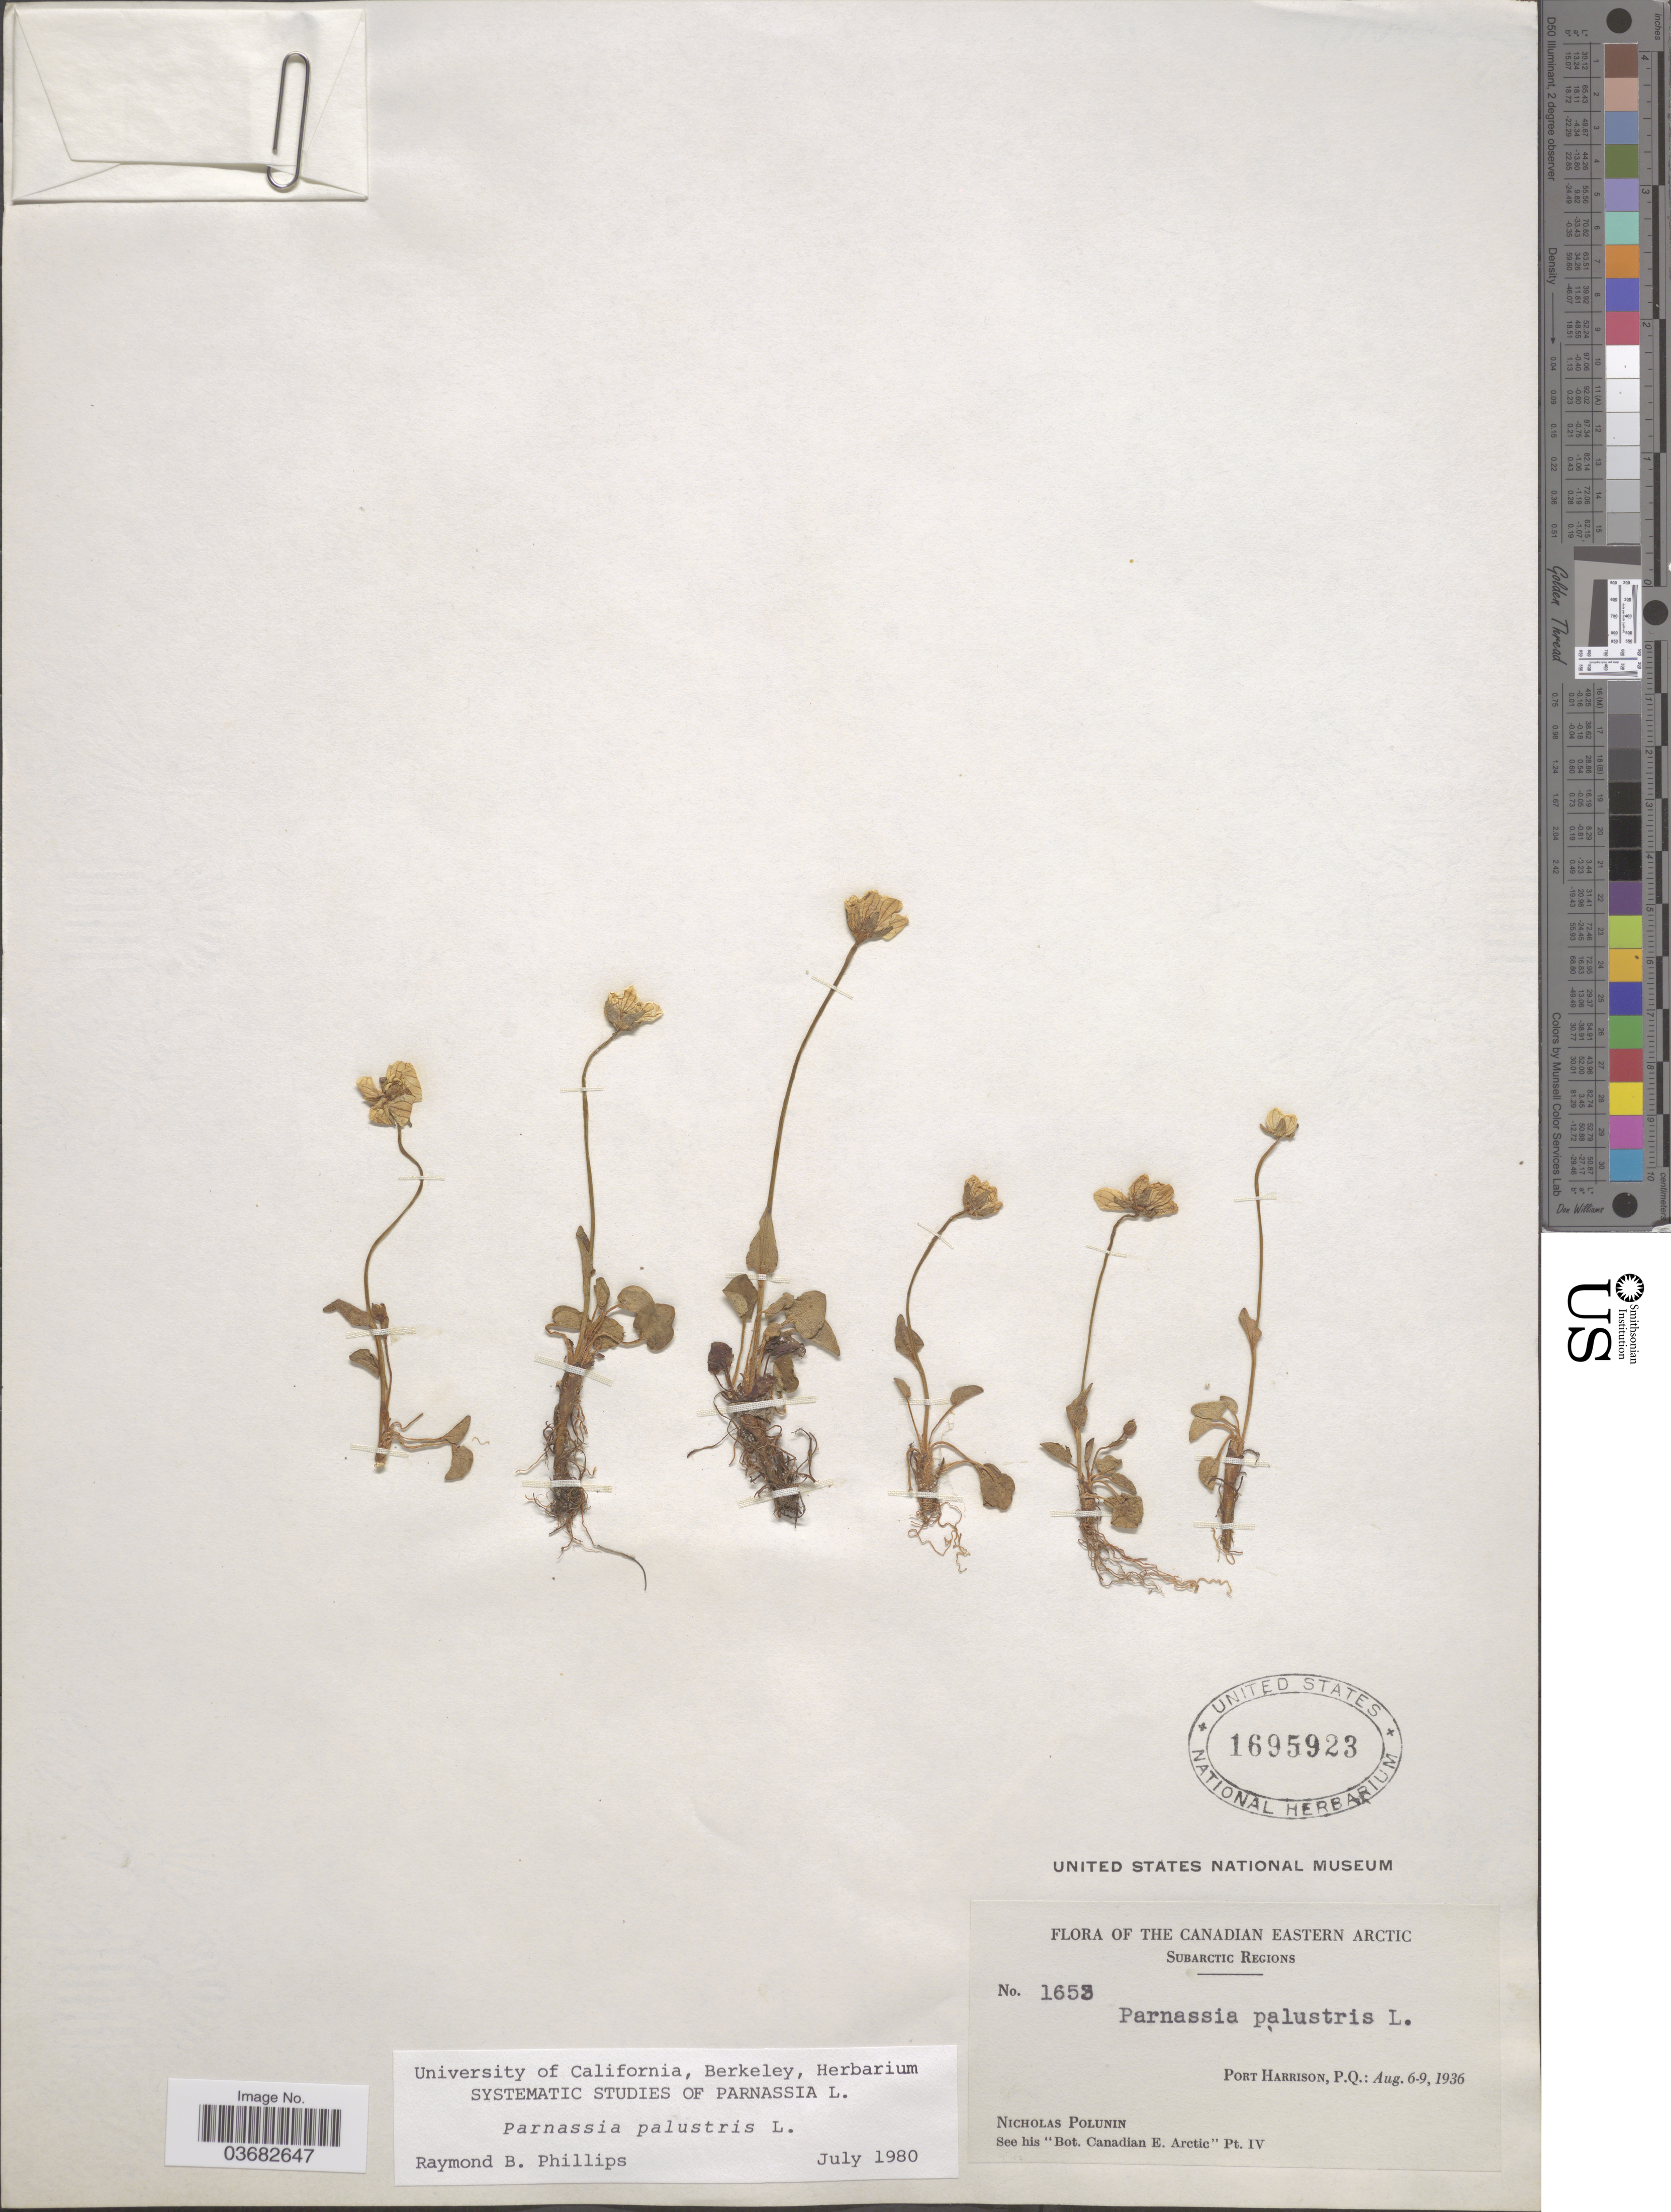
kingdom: Plantae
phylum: Tracheophyta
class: Magnoliopsida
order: Celastrales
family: Parnassiaceae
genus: Parnassia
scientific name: Parnassia palustris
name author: L.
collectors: N. V. Polunin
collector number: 1653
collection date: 1936-08-06/1936-08-09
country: Canada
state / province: Quebec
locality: The Canadian Eastern Arctic. Subarctic Regions. Port Harrison, P.Q.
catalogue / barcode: US 1695923